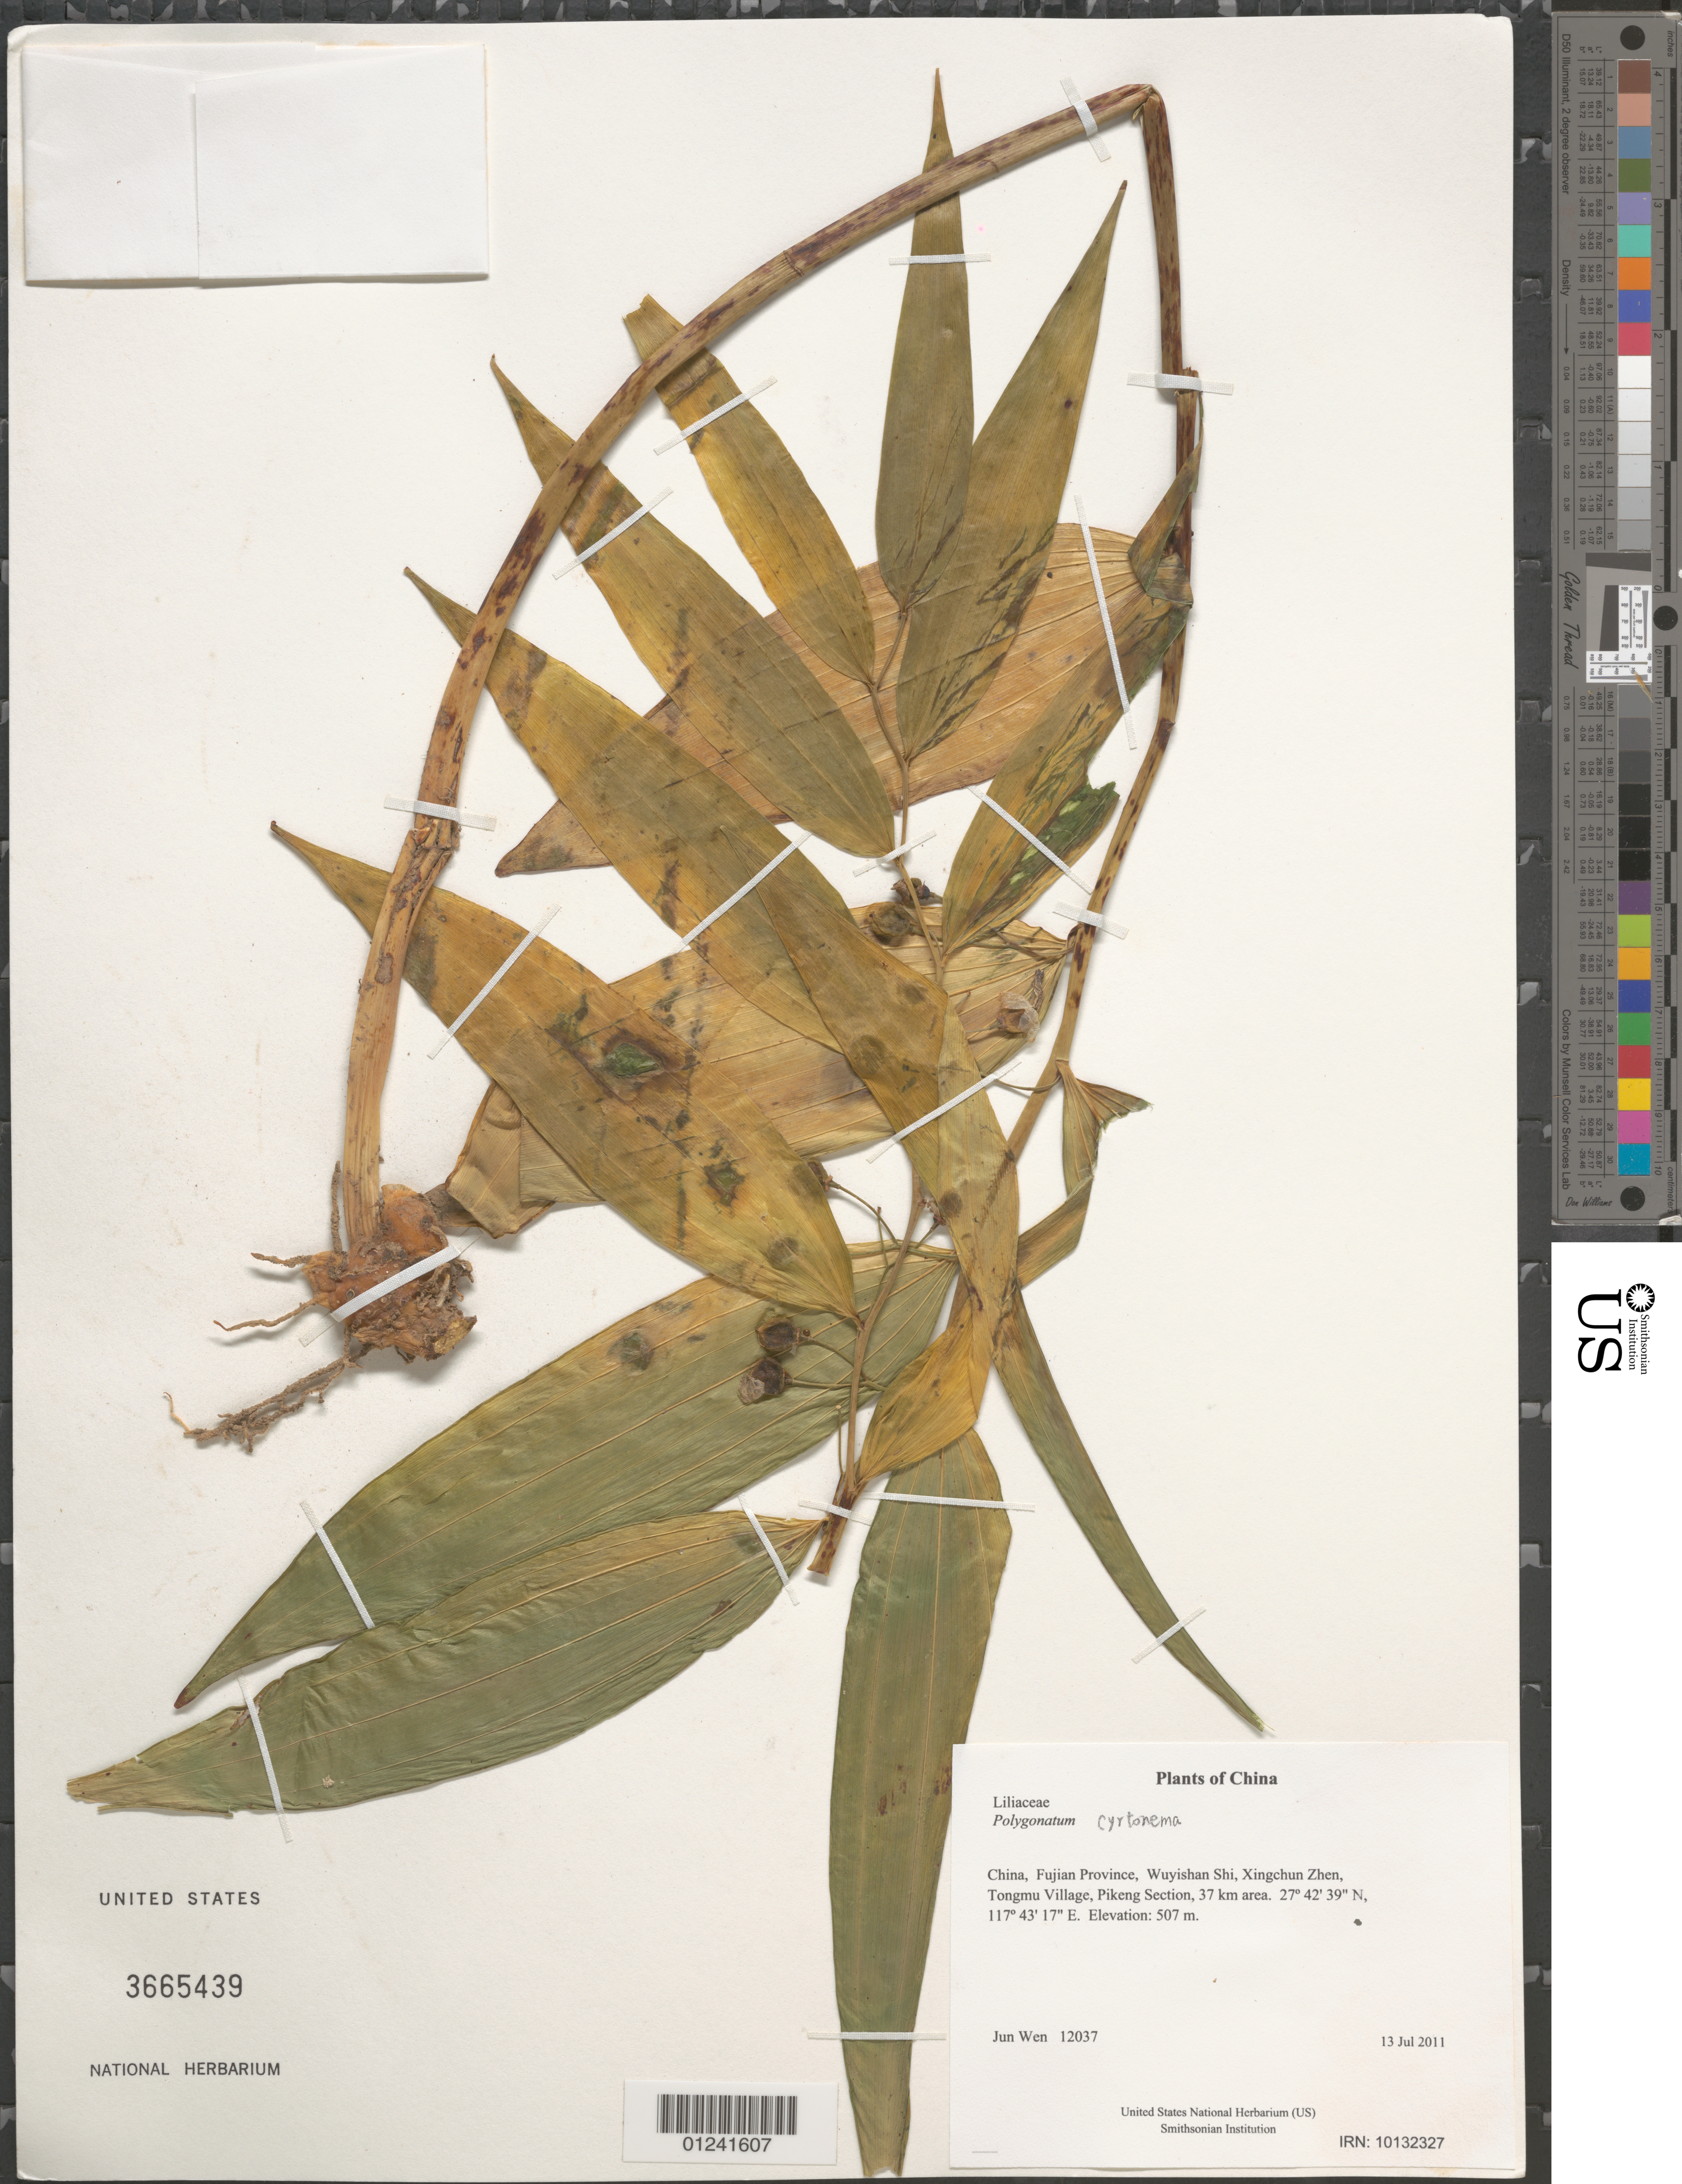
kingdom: Plantae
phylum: Tracheophyta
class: Liliopsida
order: Asparagales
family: Asparagaceae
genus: Polygonatum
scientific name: Polygonatum sp.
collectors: J. Wen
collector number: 12037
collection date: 2011-07-13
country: China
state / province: Fujian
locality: Wuyishan Shi, Xingchun Zhen, Tongmu Village, Pikeng Section, 37 km area.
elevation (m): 507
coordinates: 27 42 38.9 N, 117 43 16.6 E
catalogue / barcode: US 3665439